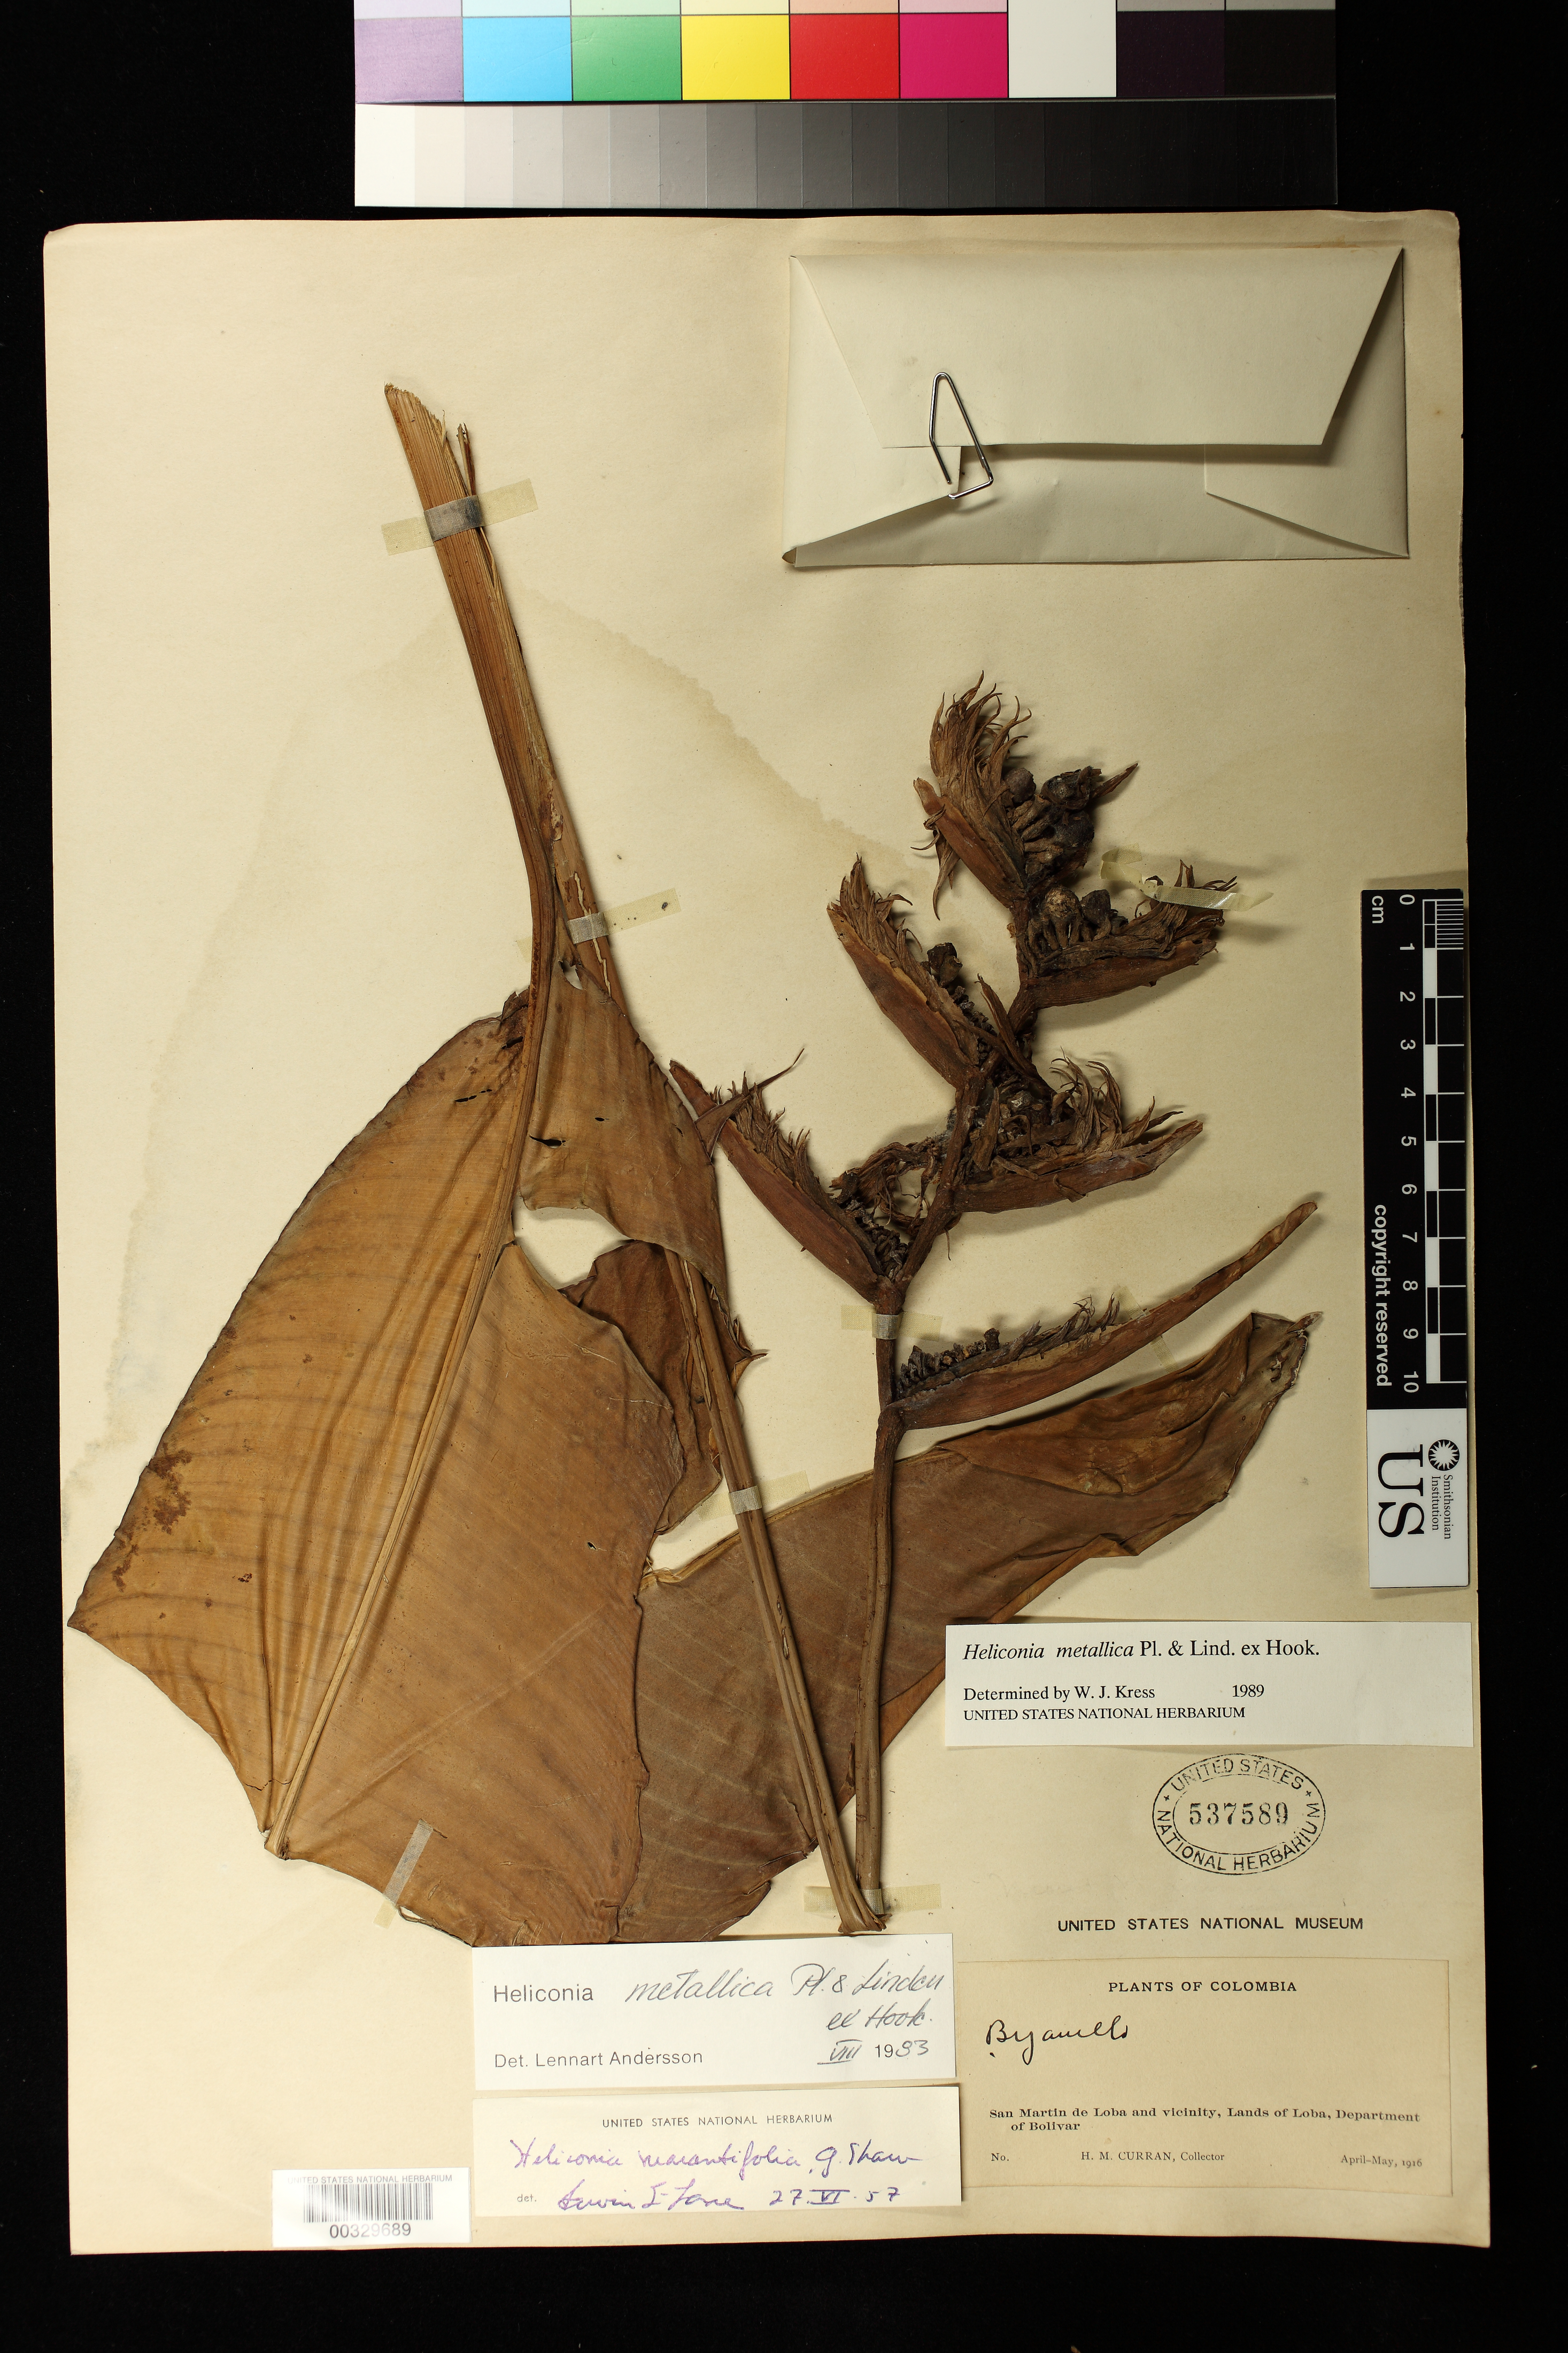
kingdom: Plantae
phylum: Tracheophyta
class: Liliopsida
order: Zingiberales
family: Heliconiaceae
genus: Heliconia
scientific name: Heliconia metallica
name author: Planch. & Linden ex Hook.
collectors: H. M. Curran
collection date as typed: Apr 1916 to -- May 1916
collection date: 1916-04/1916-05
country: Colombia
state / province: Bolívar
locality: San Martin de Loba and vicinity, Lands of Loba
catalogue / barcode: US 537589